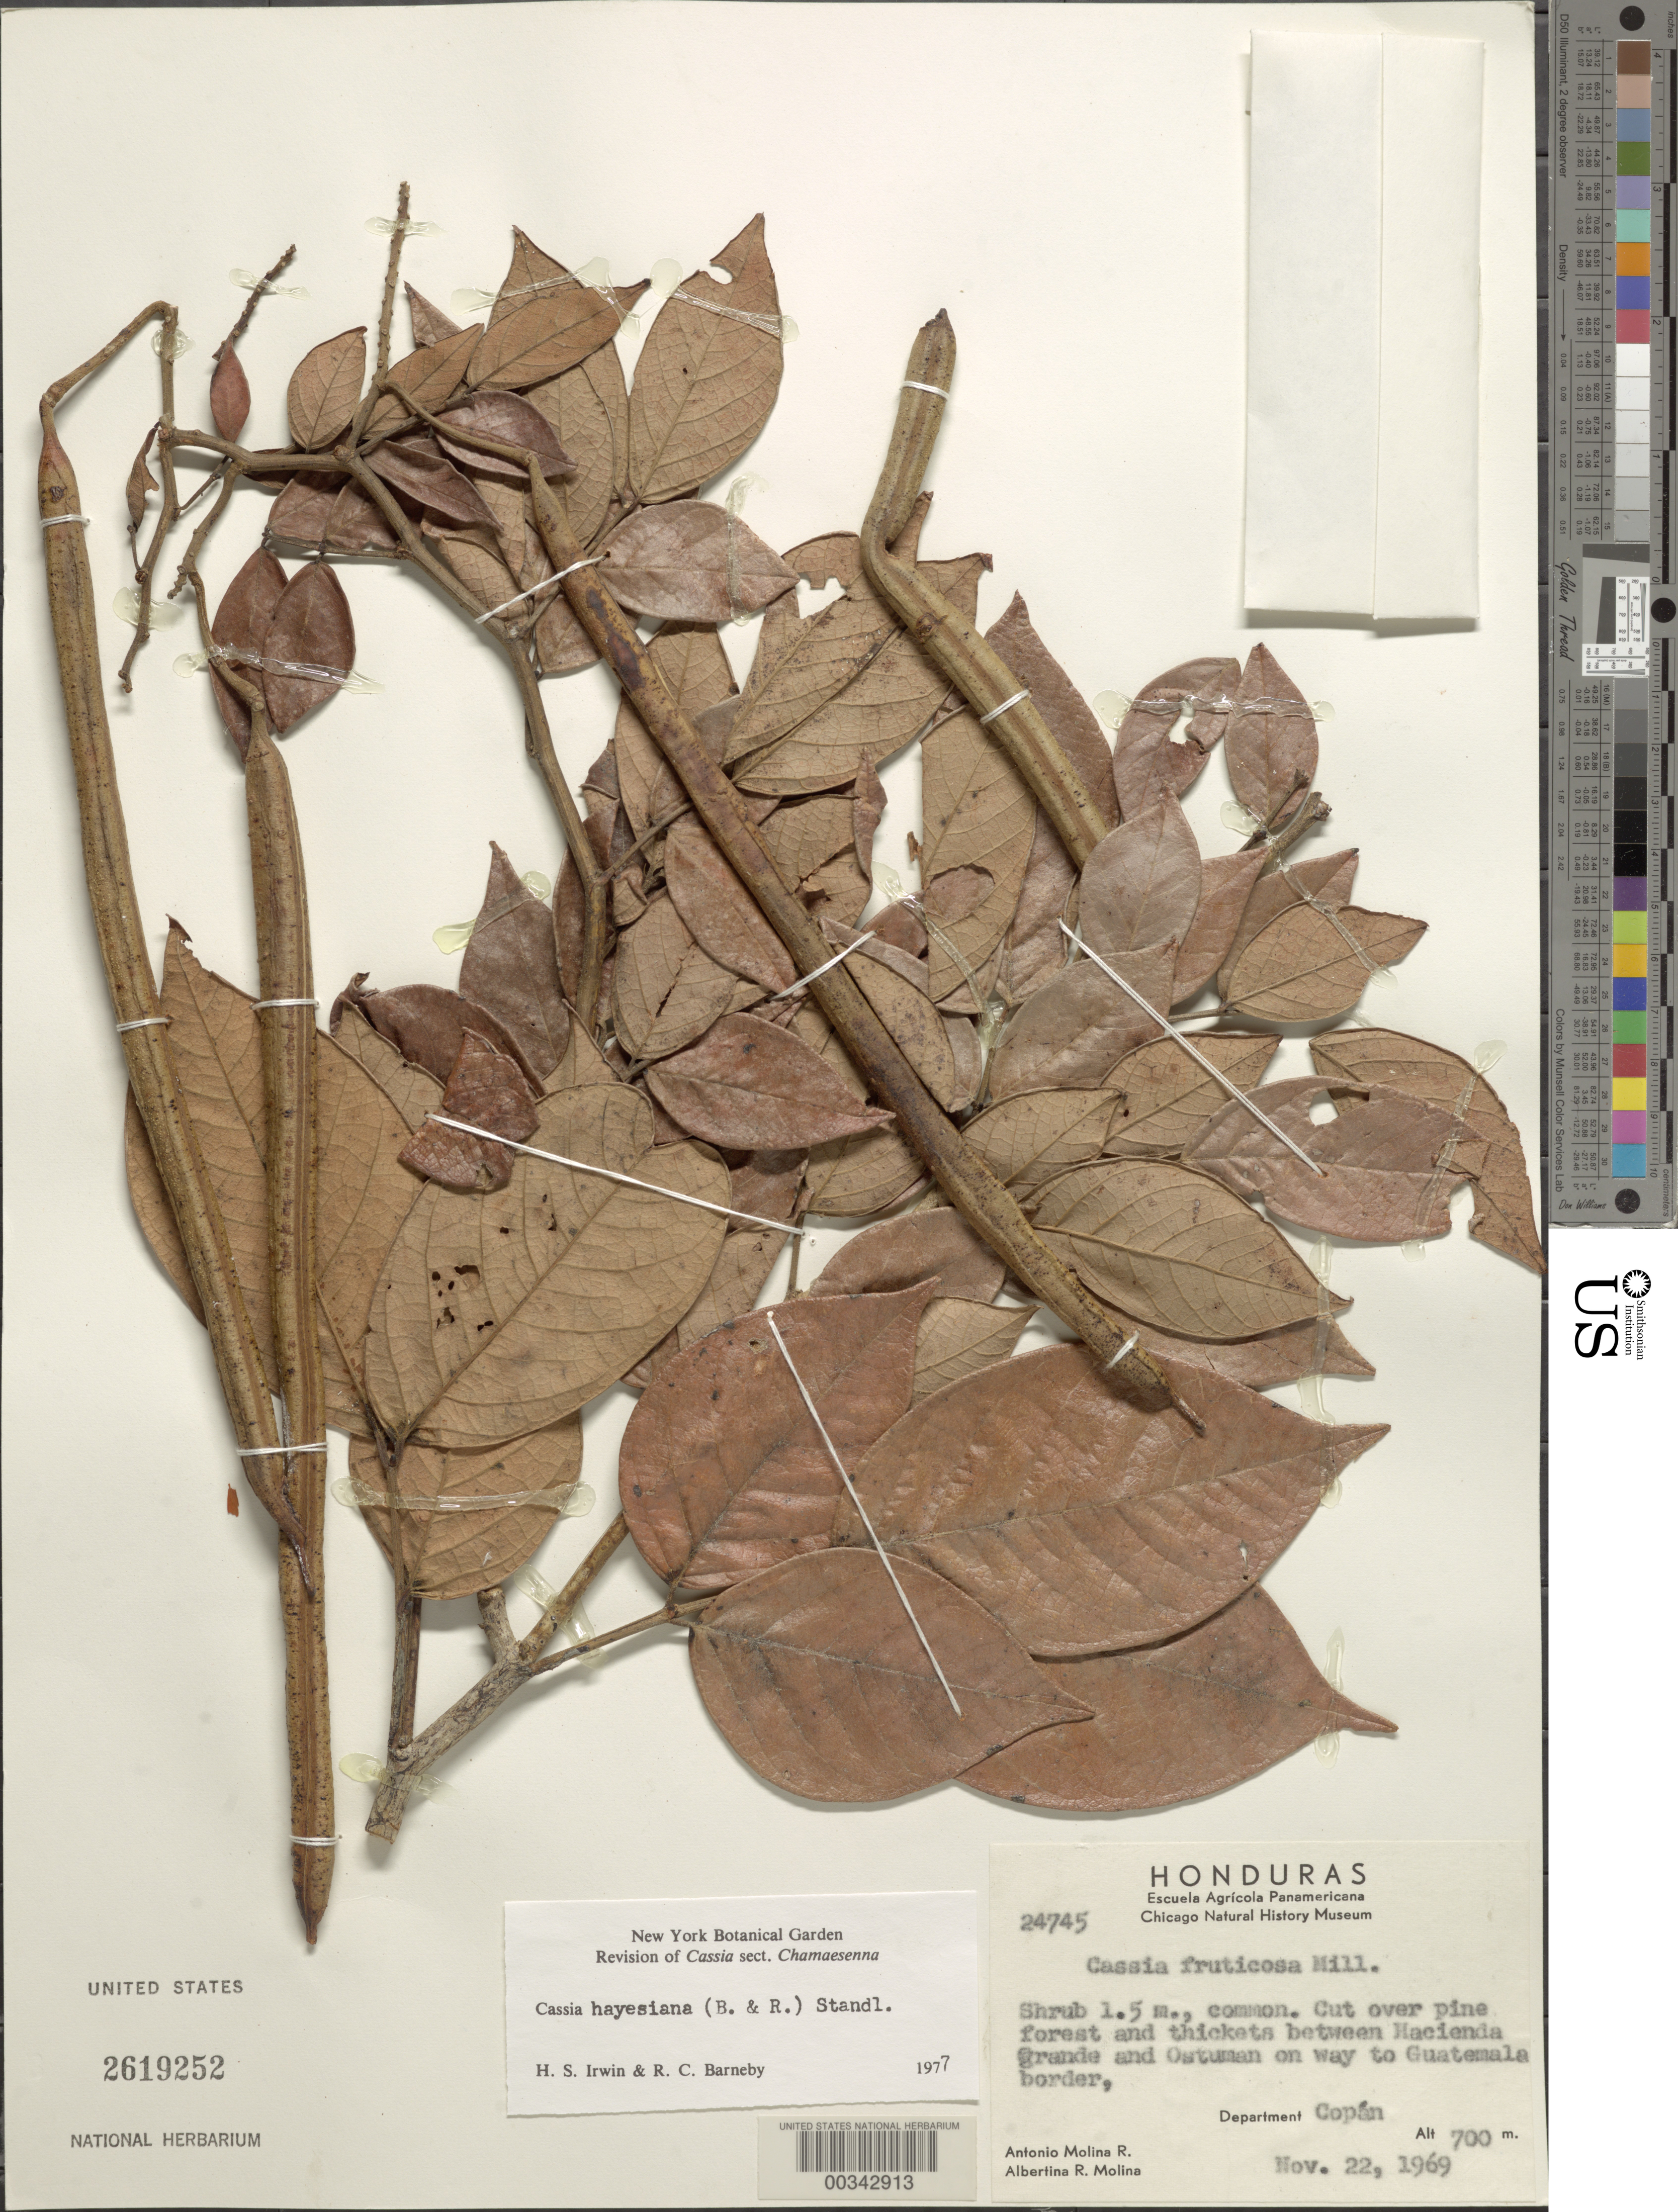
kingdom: Plantae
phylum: Tracheophyta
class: Magnoliopsida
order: Fabales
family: Fabaceae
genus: Senna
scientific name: Senna hayesiana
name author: (Britton & Rose) H.S. Irwin & Barneby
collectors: A. Molina R. & A. Molina R.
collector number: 24745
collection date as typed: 22 Nov 1969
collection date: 1969-11-22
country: Honduras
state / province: Copán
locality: Between Hacienda Grande and Ostuman on way to Guatemala border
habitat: Forest and thickets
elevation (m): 700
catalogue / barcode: US 2619252